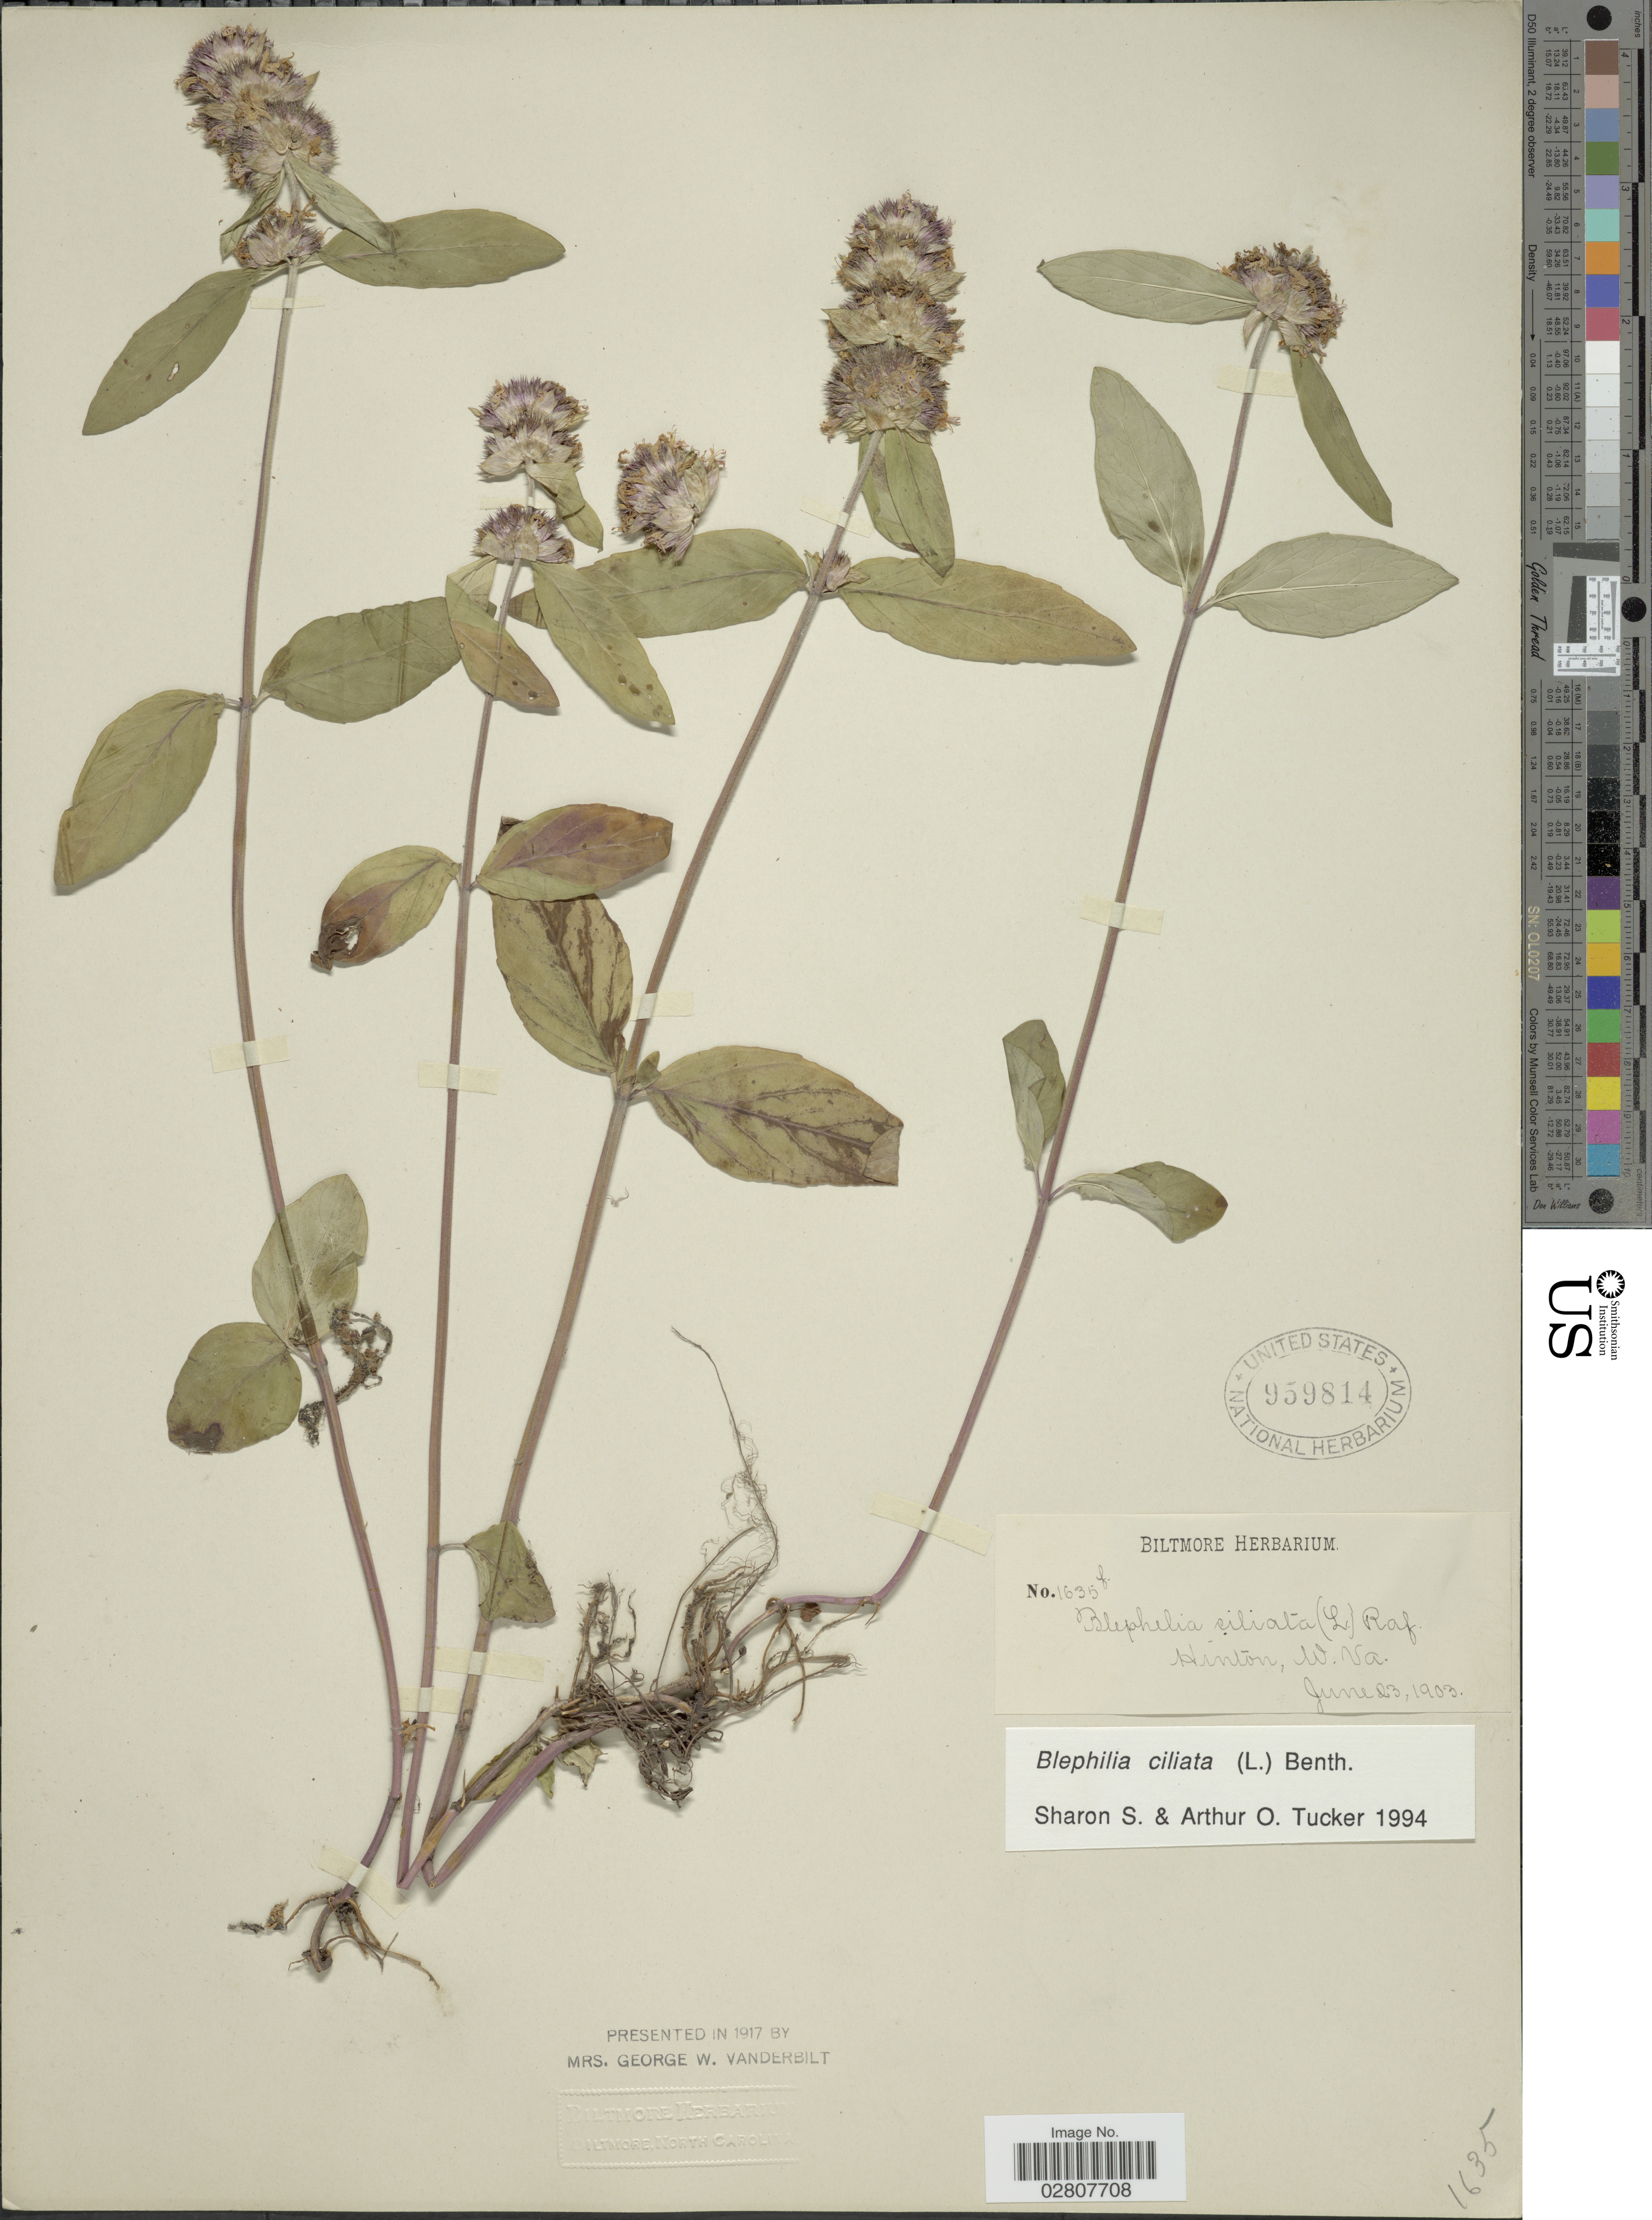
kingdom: Plantae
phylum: Tracheophyta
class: Magnoliopsida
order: Lamiales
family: Lamiaceae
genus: Blephilia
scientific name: Blephilia ciliata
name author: (L.) Raf. ex Benth.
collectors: ex herb. Biltmore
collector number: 1635f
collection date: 1903-06-23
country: United States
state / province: West Virginia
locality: Hinton.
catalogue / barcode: US 959814